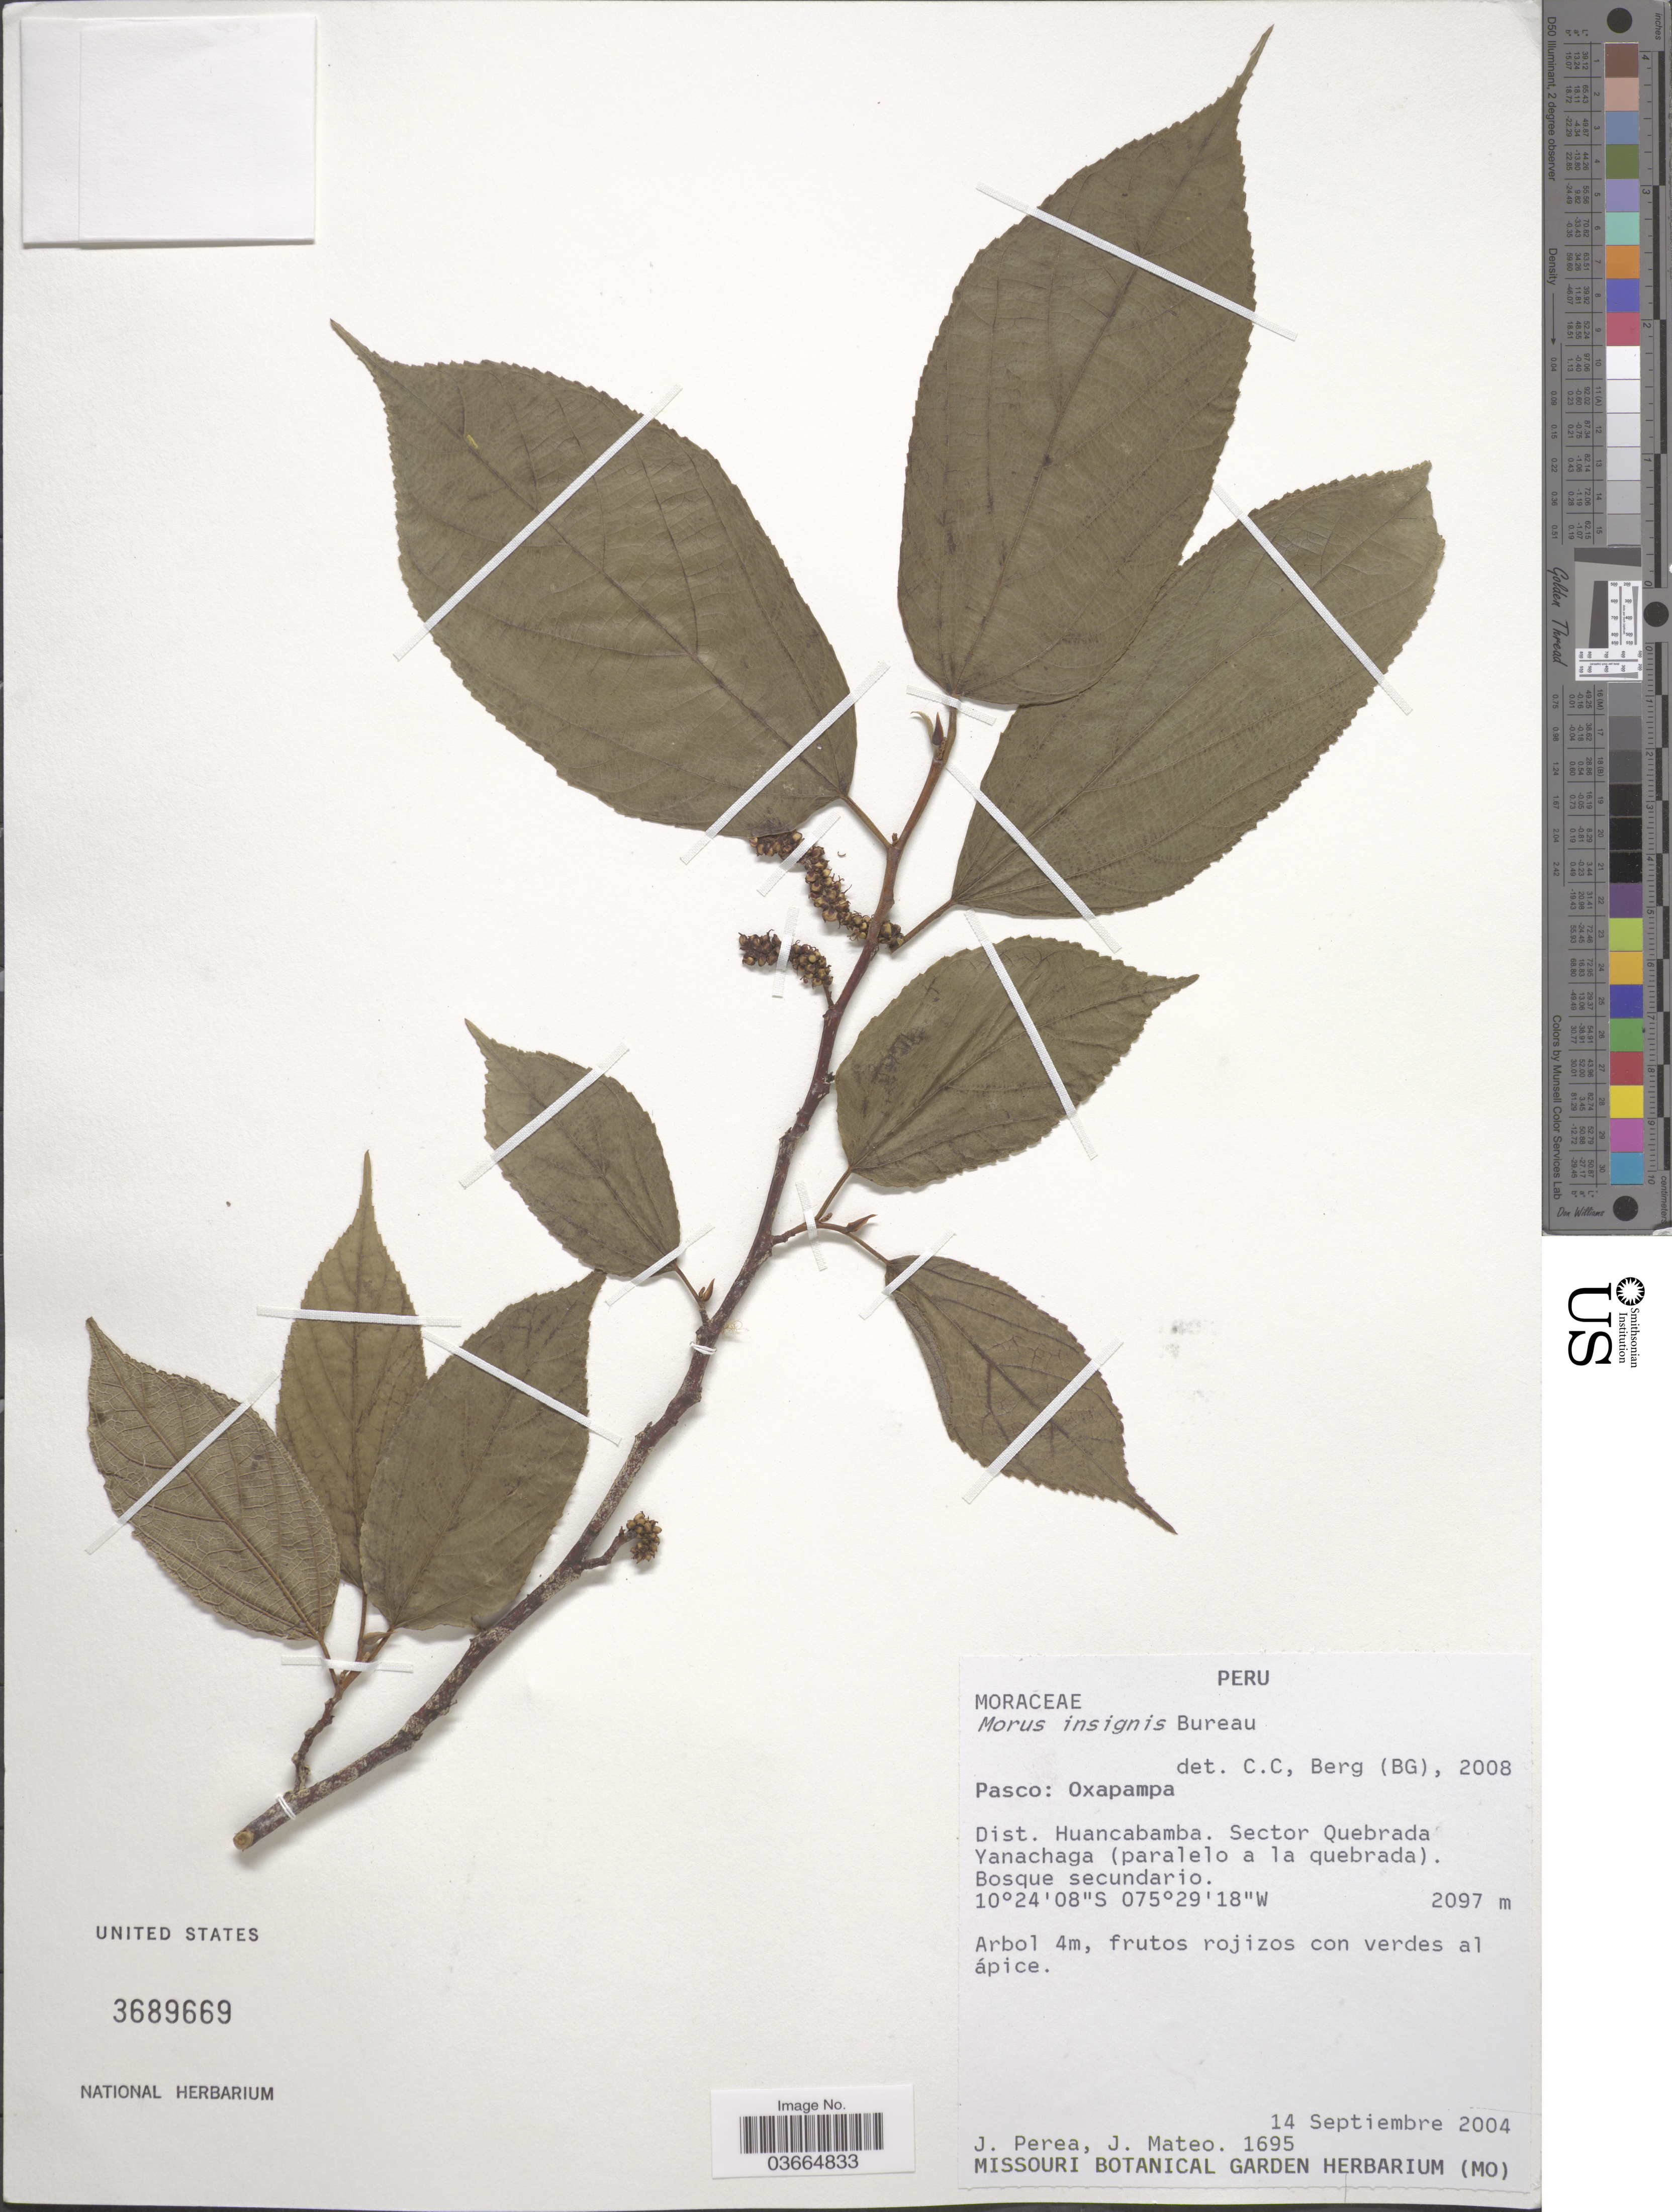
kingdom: Plantae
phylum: Tracheophyta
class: Magnoliopsida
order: Rosales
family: Moraceae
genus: Paratrophis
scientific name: Paratrophis insignis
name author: (Bureau) E. M. Gardner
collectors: J. Perea & J. Mateo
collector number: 1695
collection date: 2004-09-14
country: Peru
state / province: Pasco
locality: Oxapampa. Dist. Huancabamba. Sector Quebrada Yanachaga (paralelo a la quebrada).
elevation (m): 2097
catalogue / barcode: US 3689669